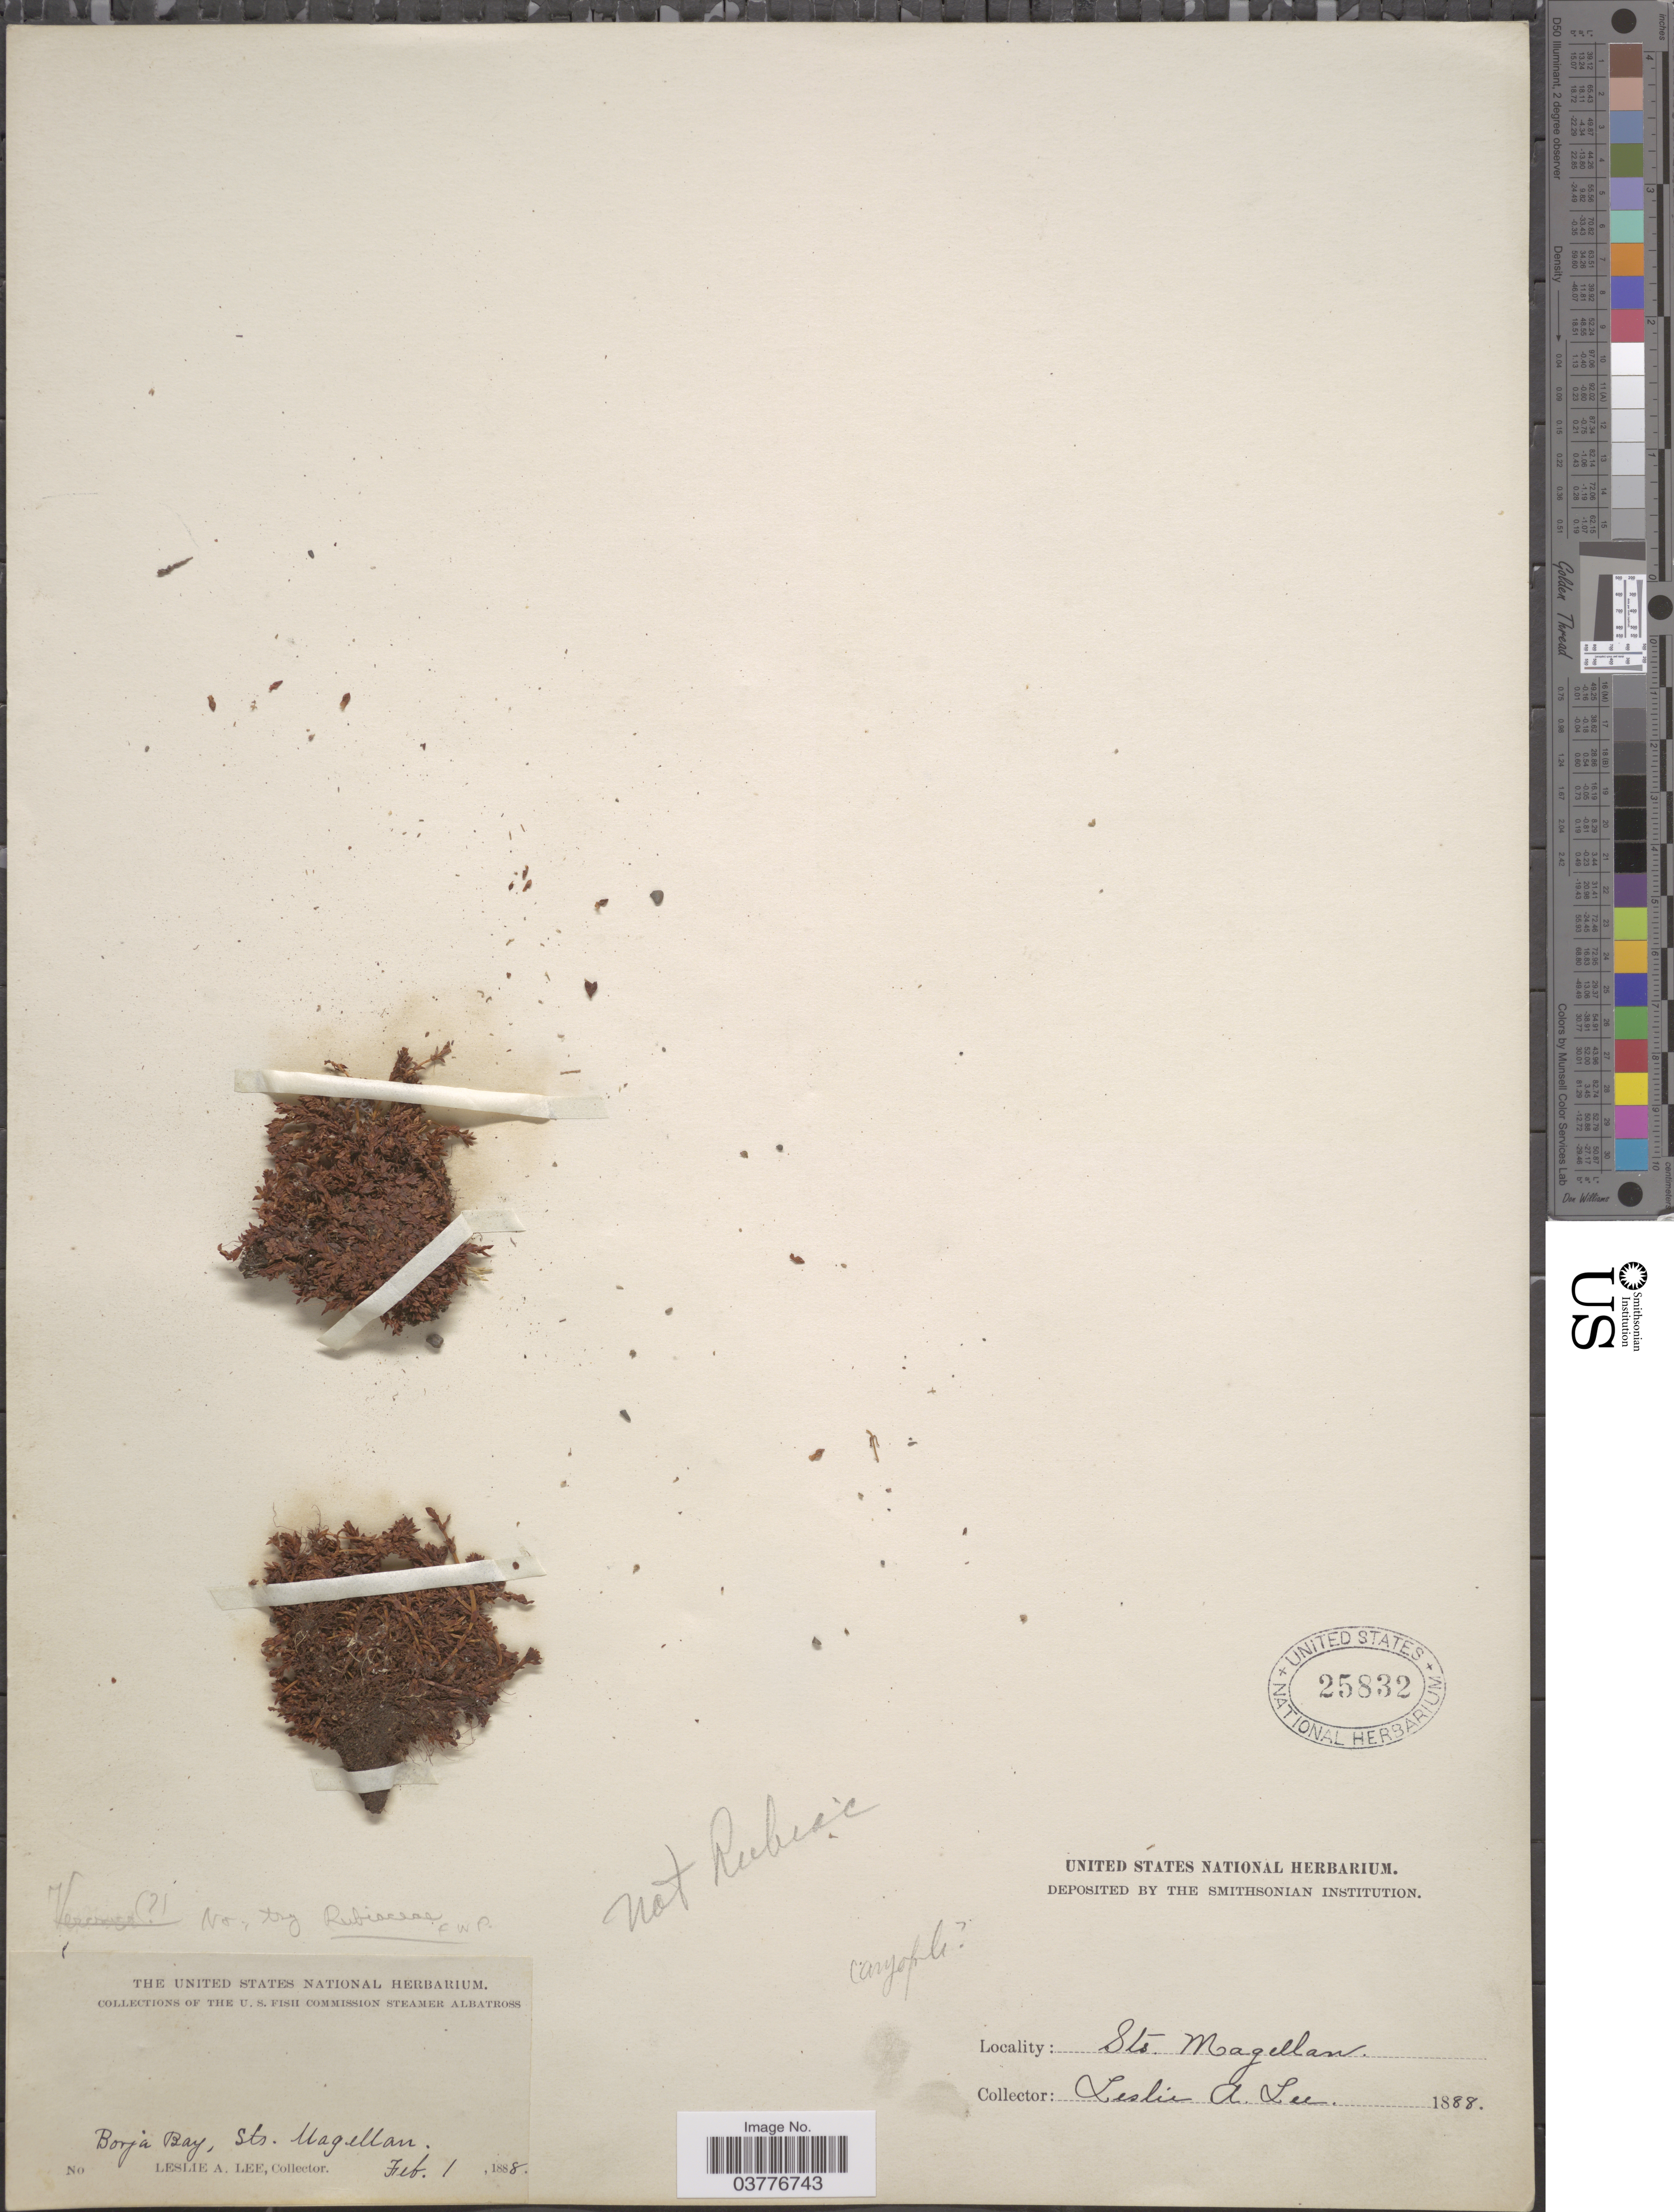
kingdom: Plantae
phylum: Tracheophyta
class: Magnoliopsida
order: Saxifragales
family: Crassulaceae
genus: Crassula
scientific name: Crassula sp.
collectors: L. Lee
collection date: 1888-02-01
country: Chile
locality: Borja Bay, Sts. Magellan.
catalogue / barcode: US 25832